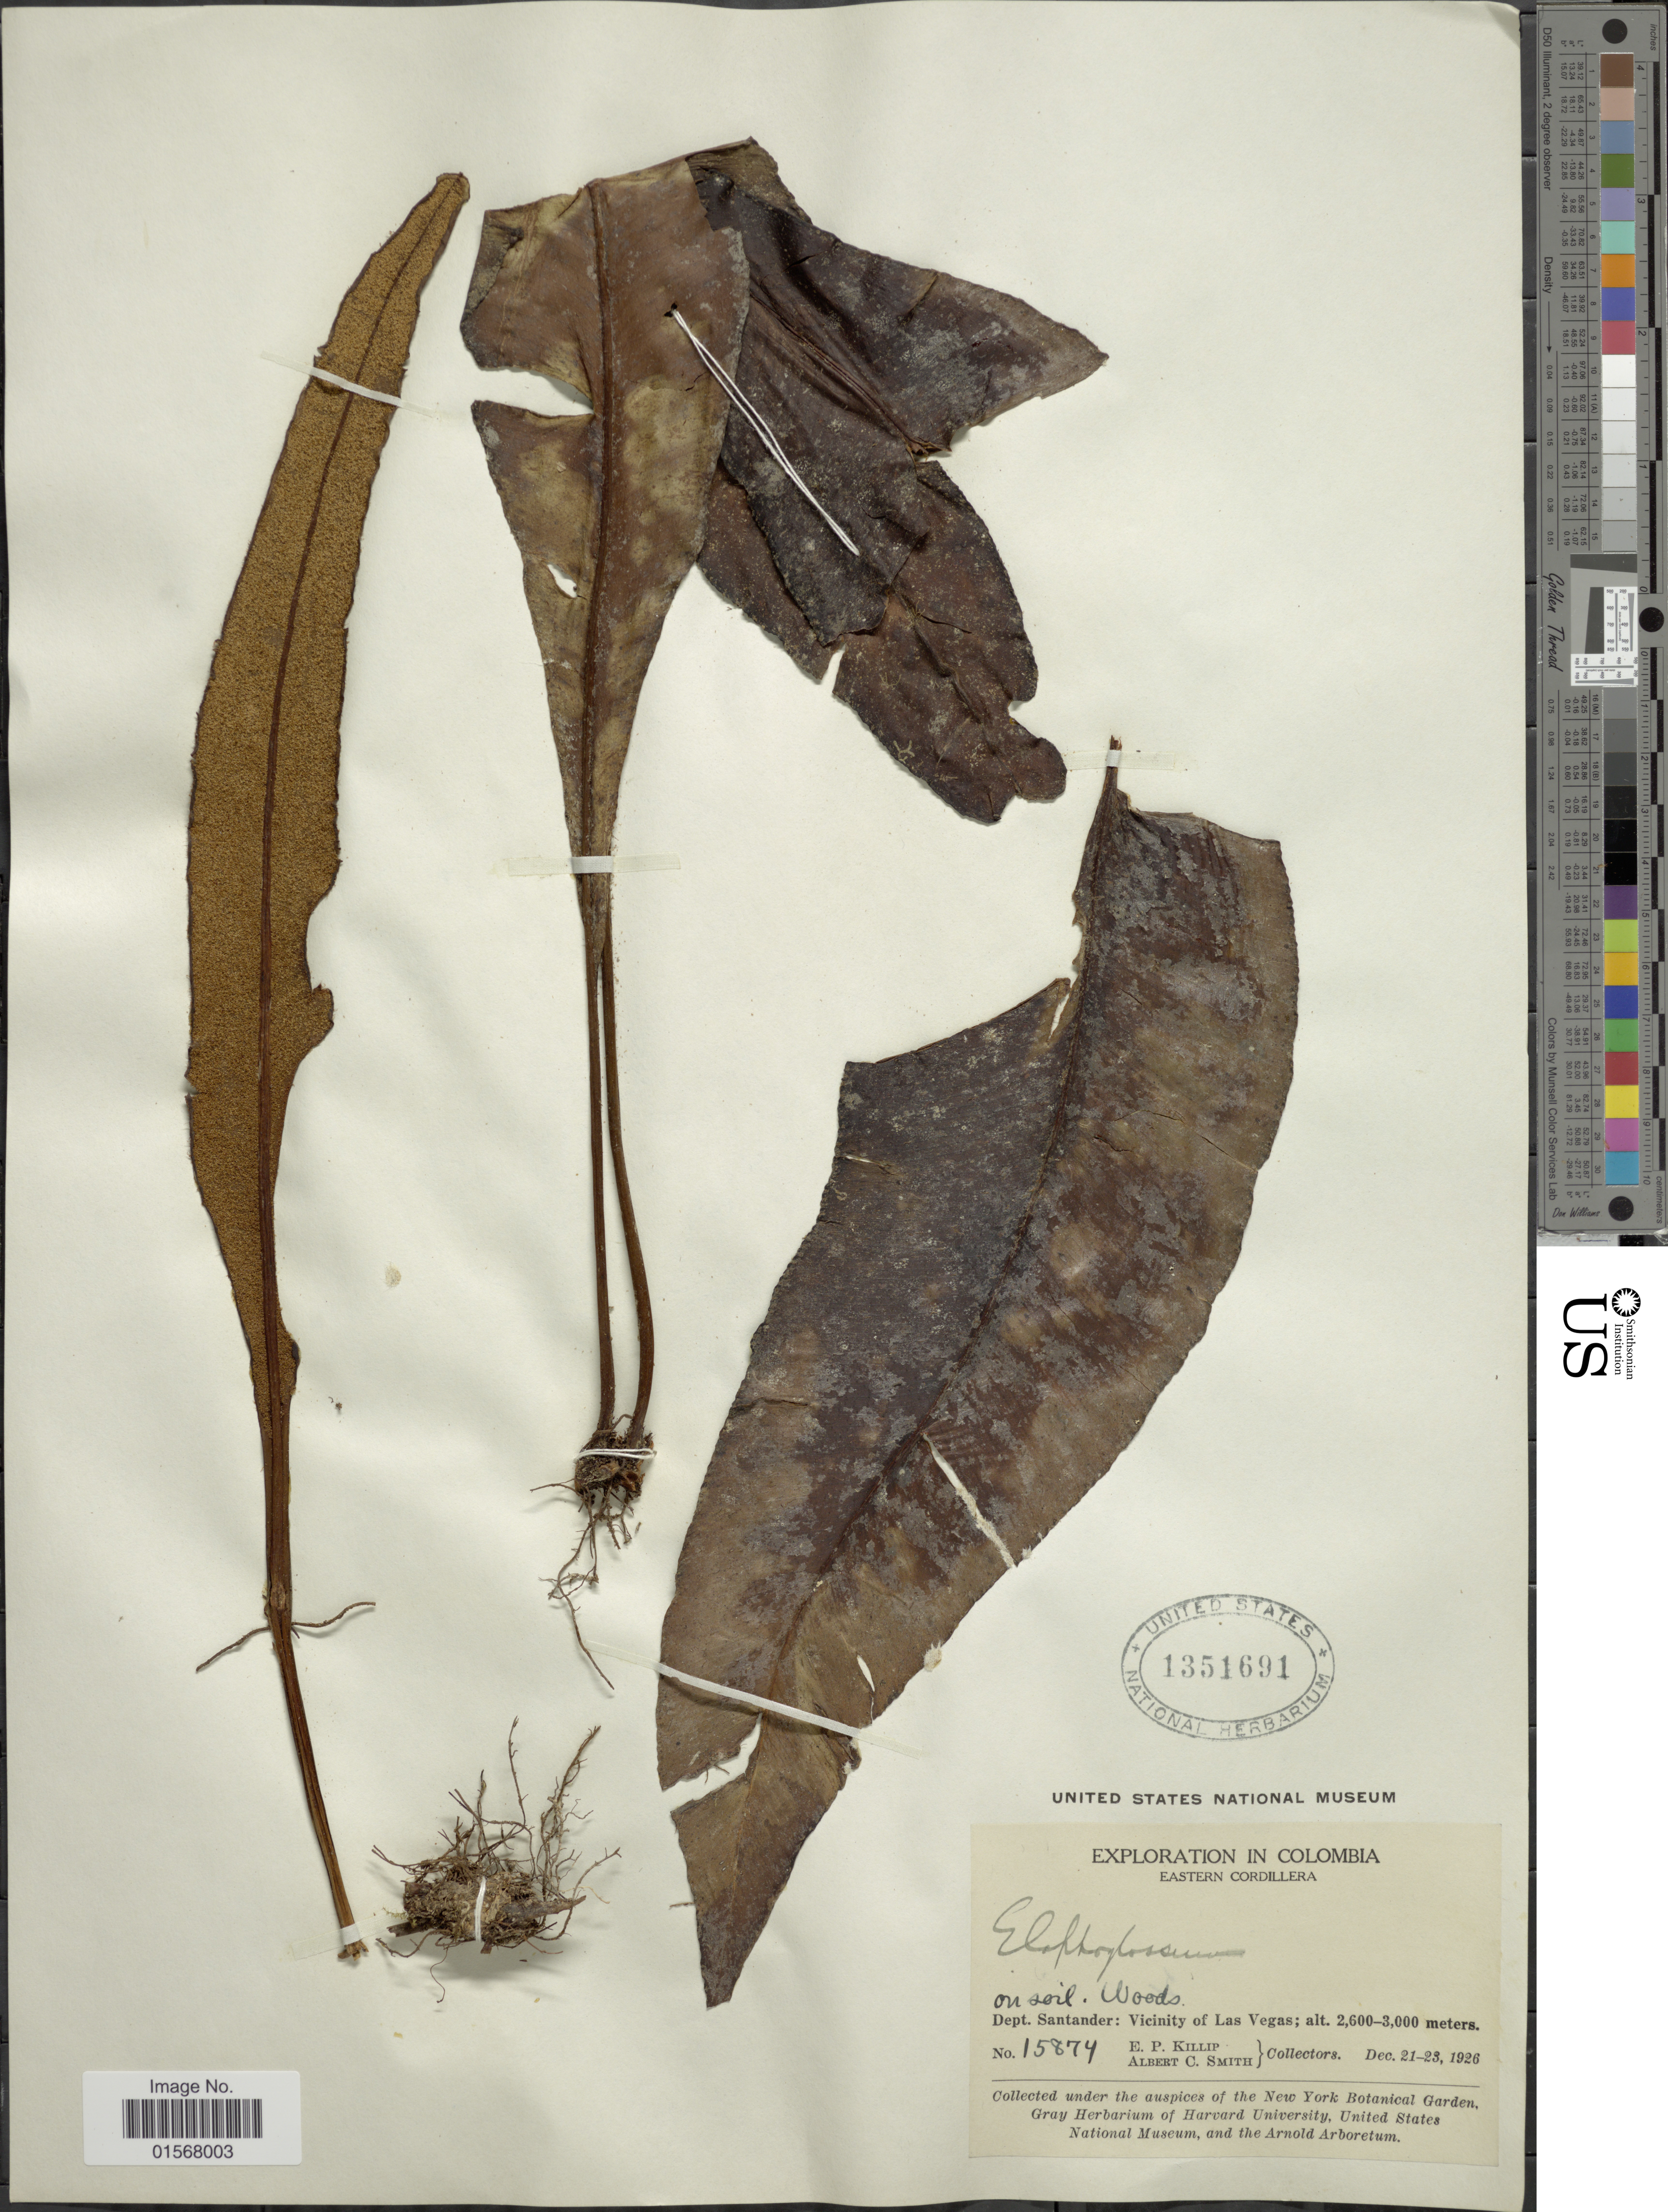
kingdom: Plantae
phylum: Tracheophyta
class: Polypodiopsida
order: Polypodiales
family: Dryopteridaceae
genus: Elaphoglossum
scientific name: Elaphoglossum sp.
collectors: E. P. Killip & A. C. Smith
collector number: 15874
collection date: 1926-12-21/1926-12-23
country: Colombia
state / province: Santander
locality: Dept. Santander: Vicinity of Las Vegas, Eastern Cordillera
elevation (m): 2600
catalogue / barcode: US 1351691